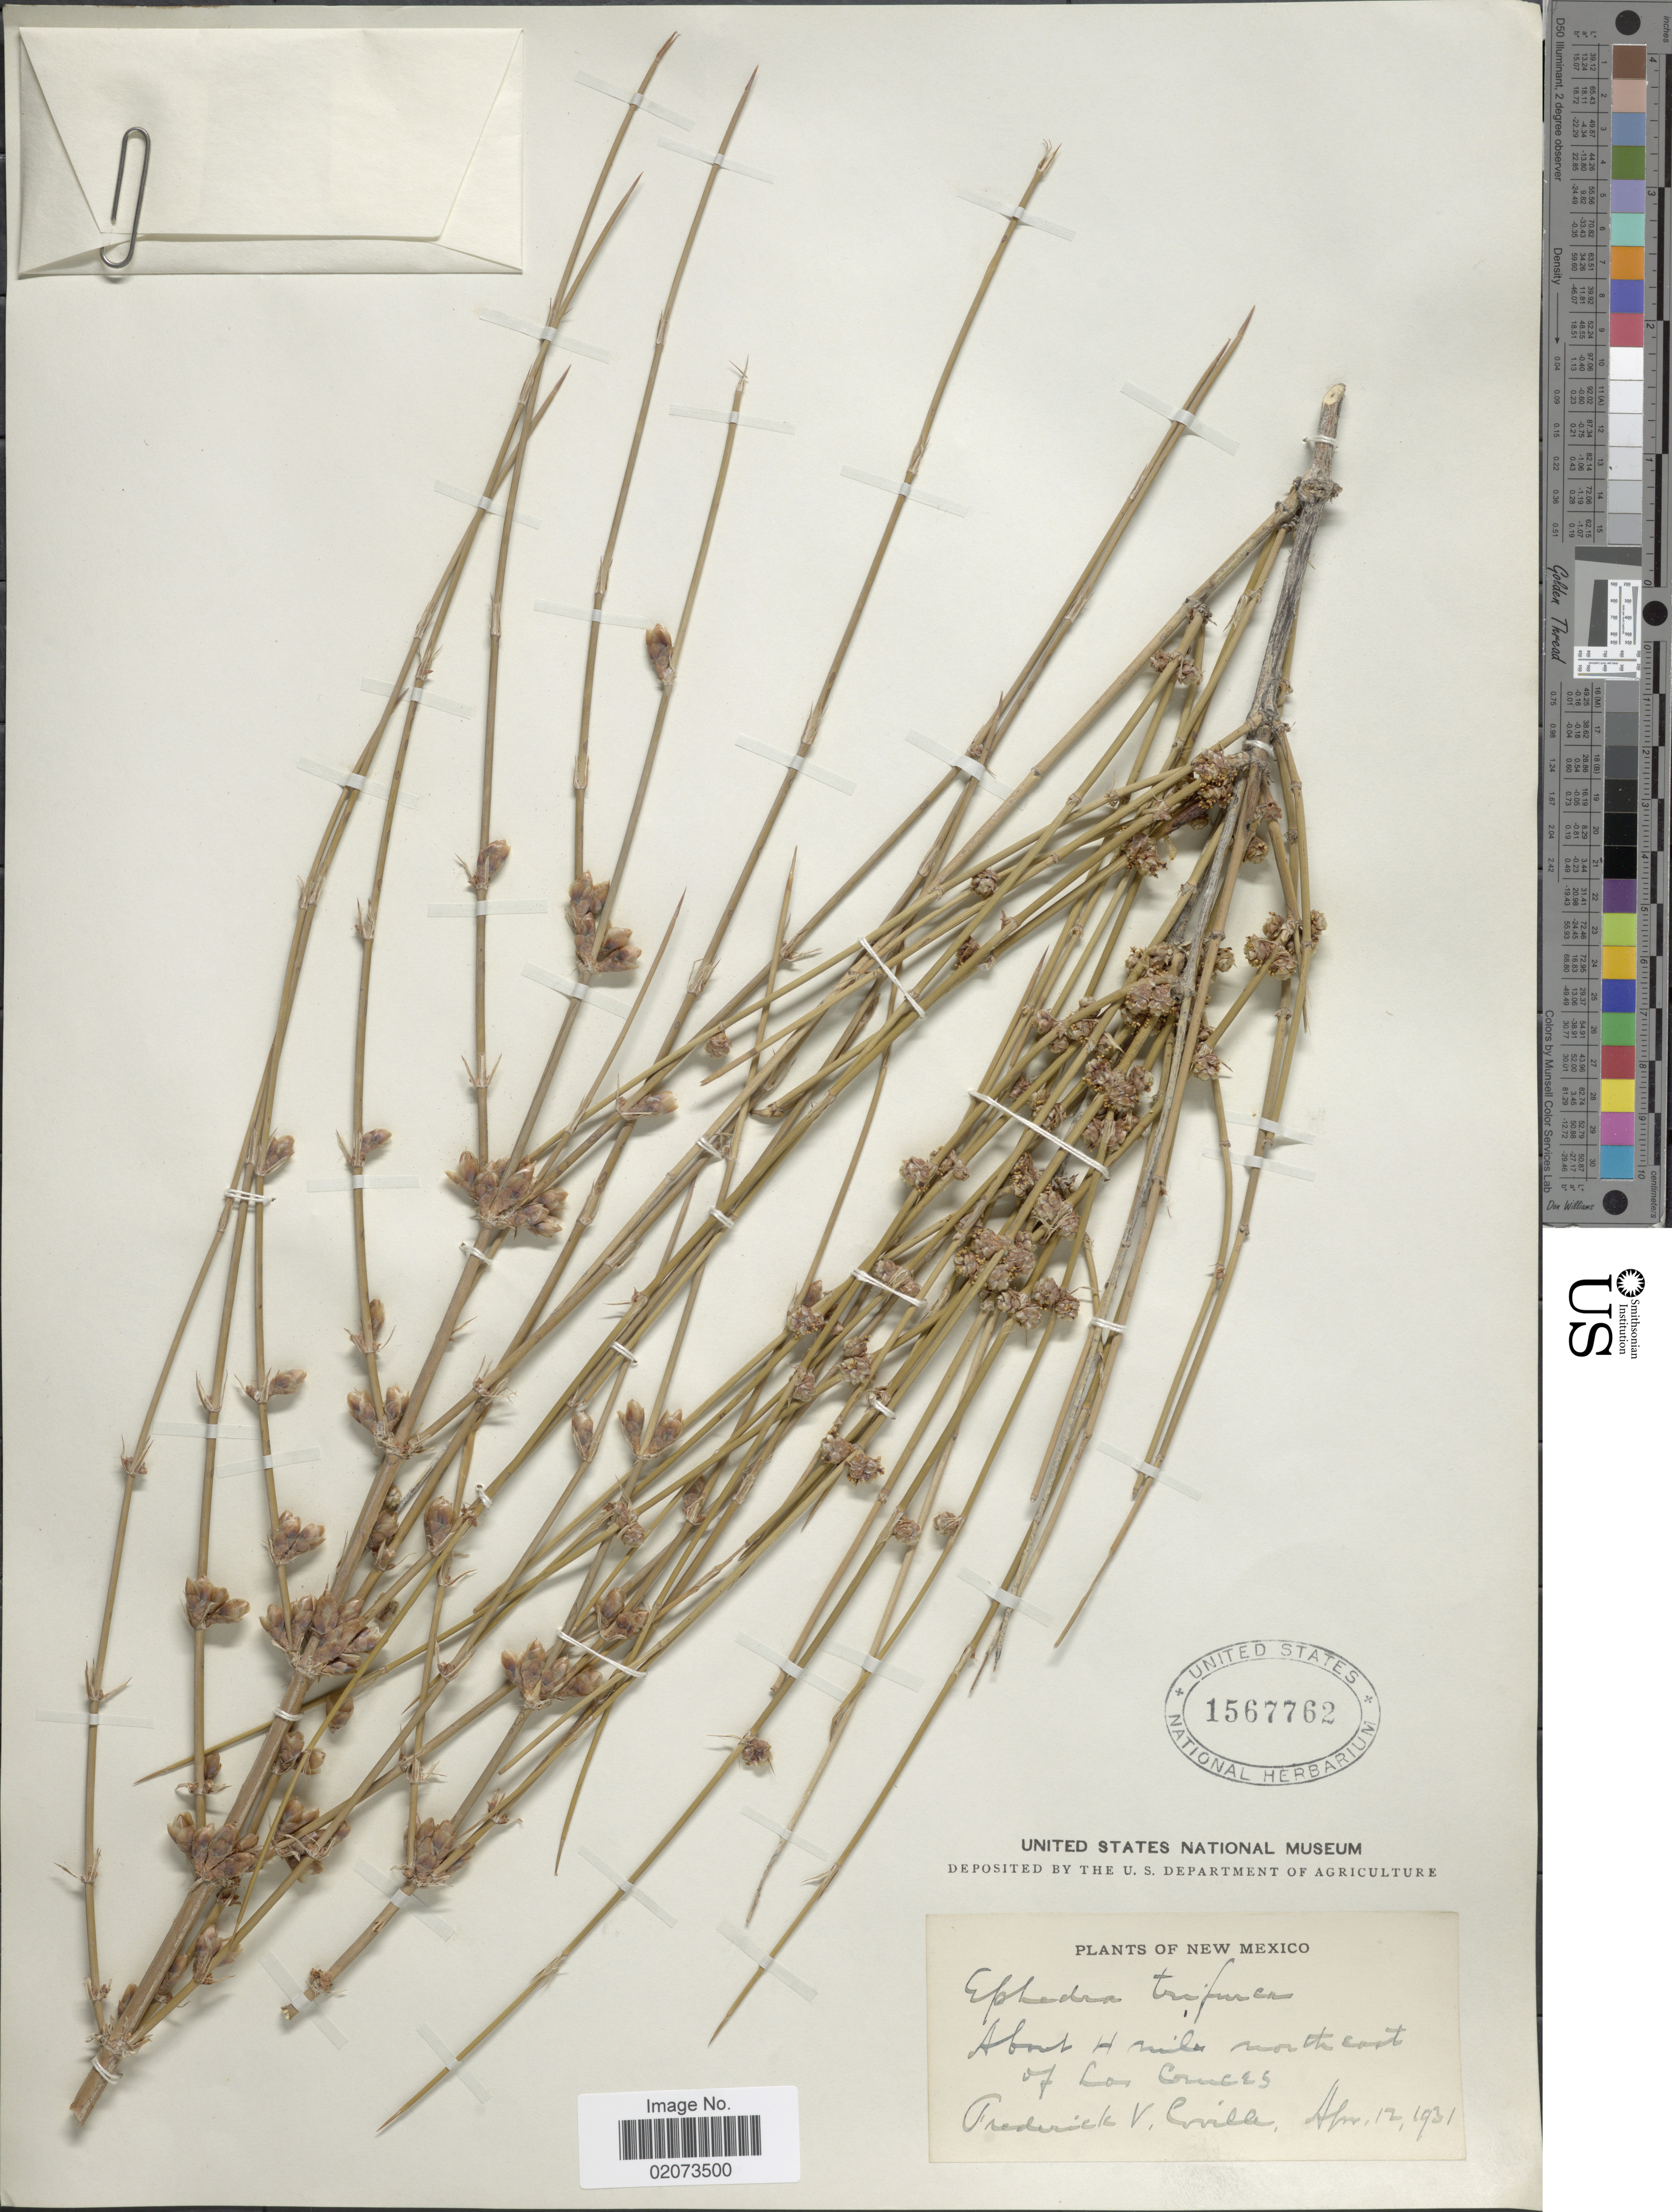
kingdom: Plantae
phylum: Tracheophyta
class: Gnetopsida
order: Ephedrales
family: Ephedraceae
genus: Ephedra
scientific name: Ephedra trifurca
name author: Torr. ex S. Watson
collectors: F. V. Coville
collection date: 1931-04-12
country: United States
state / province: New Mexico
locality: About 4 miles northeast of Las Cruces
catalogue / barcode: US 1567762